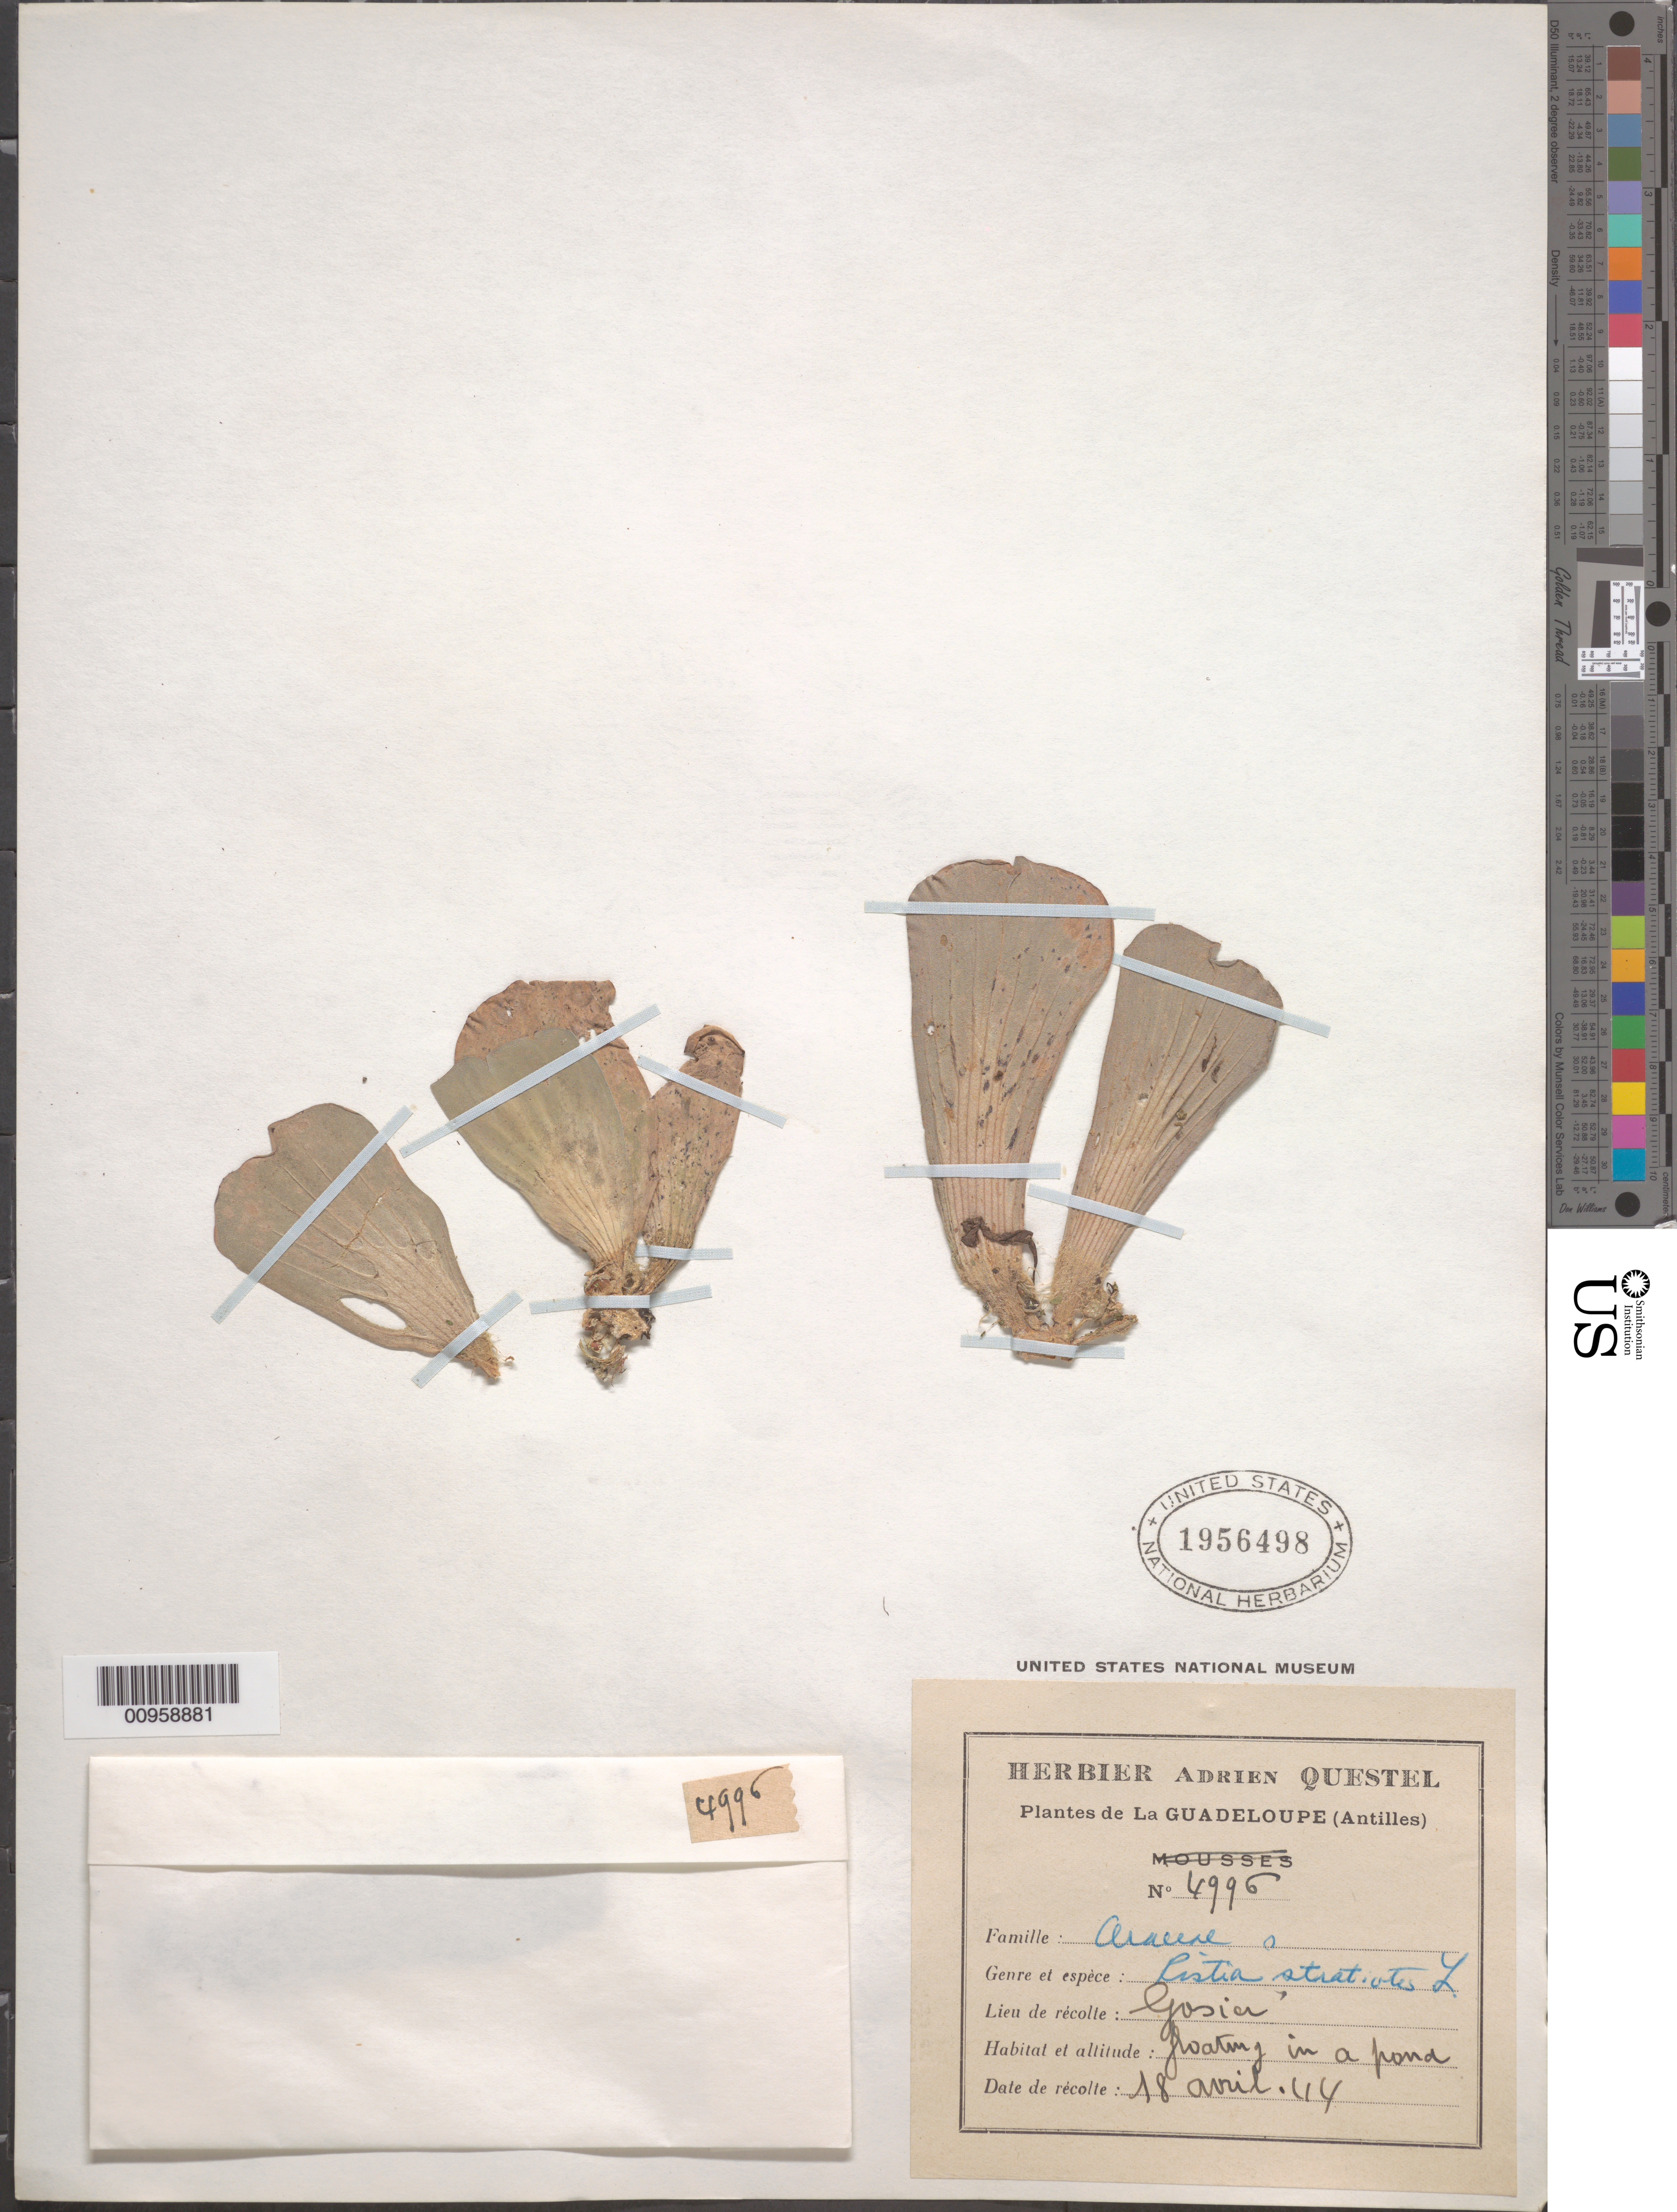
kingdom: Plantae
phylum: Tracheophyta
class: Liliopsida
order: Alismatales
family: Araceae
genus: Pistia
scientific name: Pistia stratiotes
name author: L.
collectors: A. Questel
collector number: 4996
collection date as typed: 18 Apr 1944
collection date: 1944-04-18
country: Guadeloupe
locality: Gosier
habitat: Floating in a pond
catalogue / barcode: US 1956498